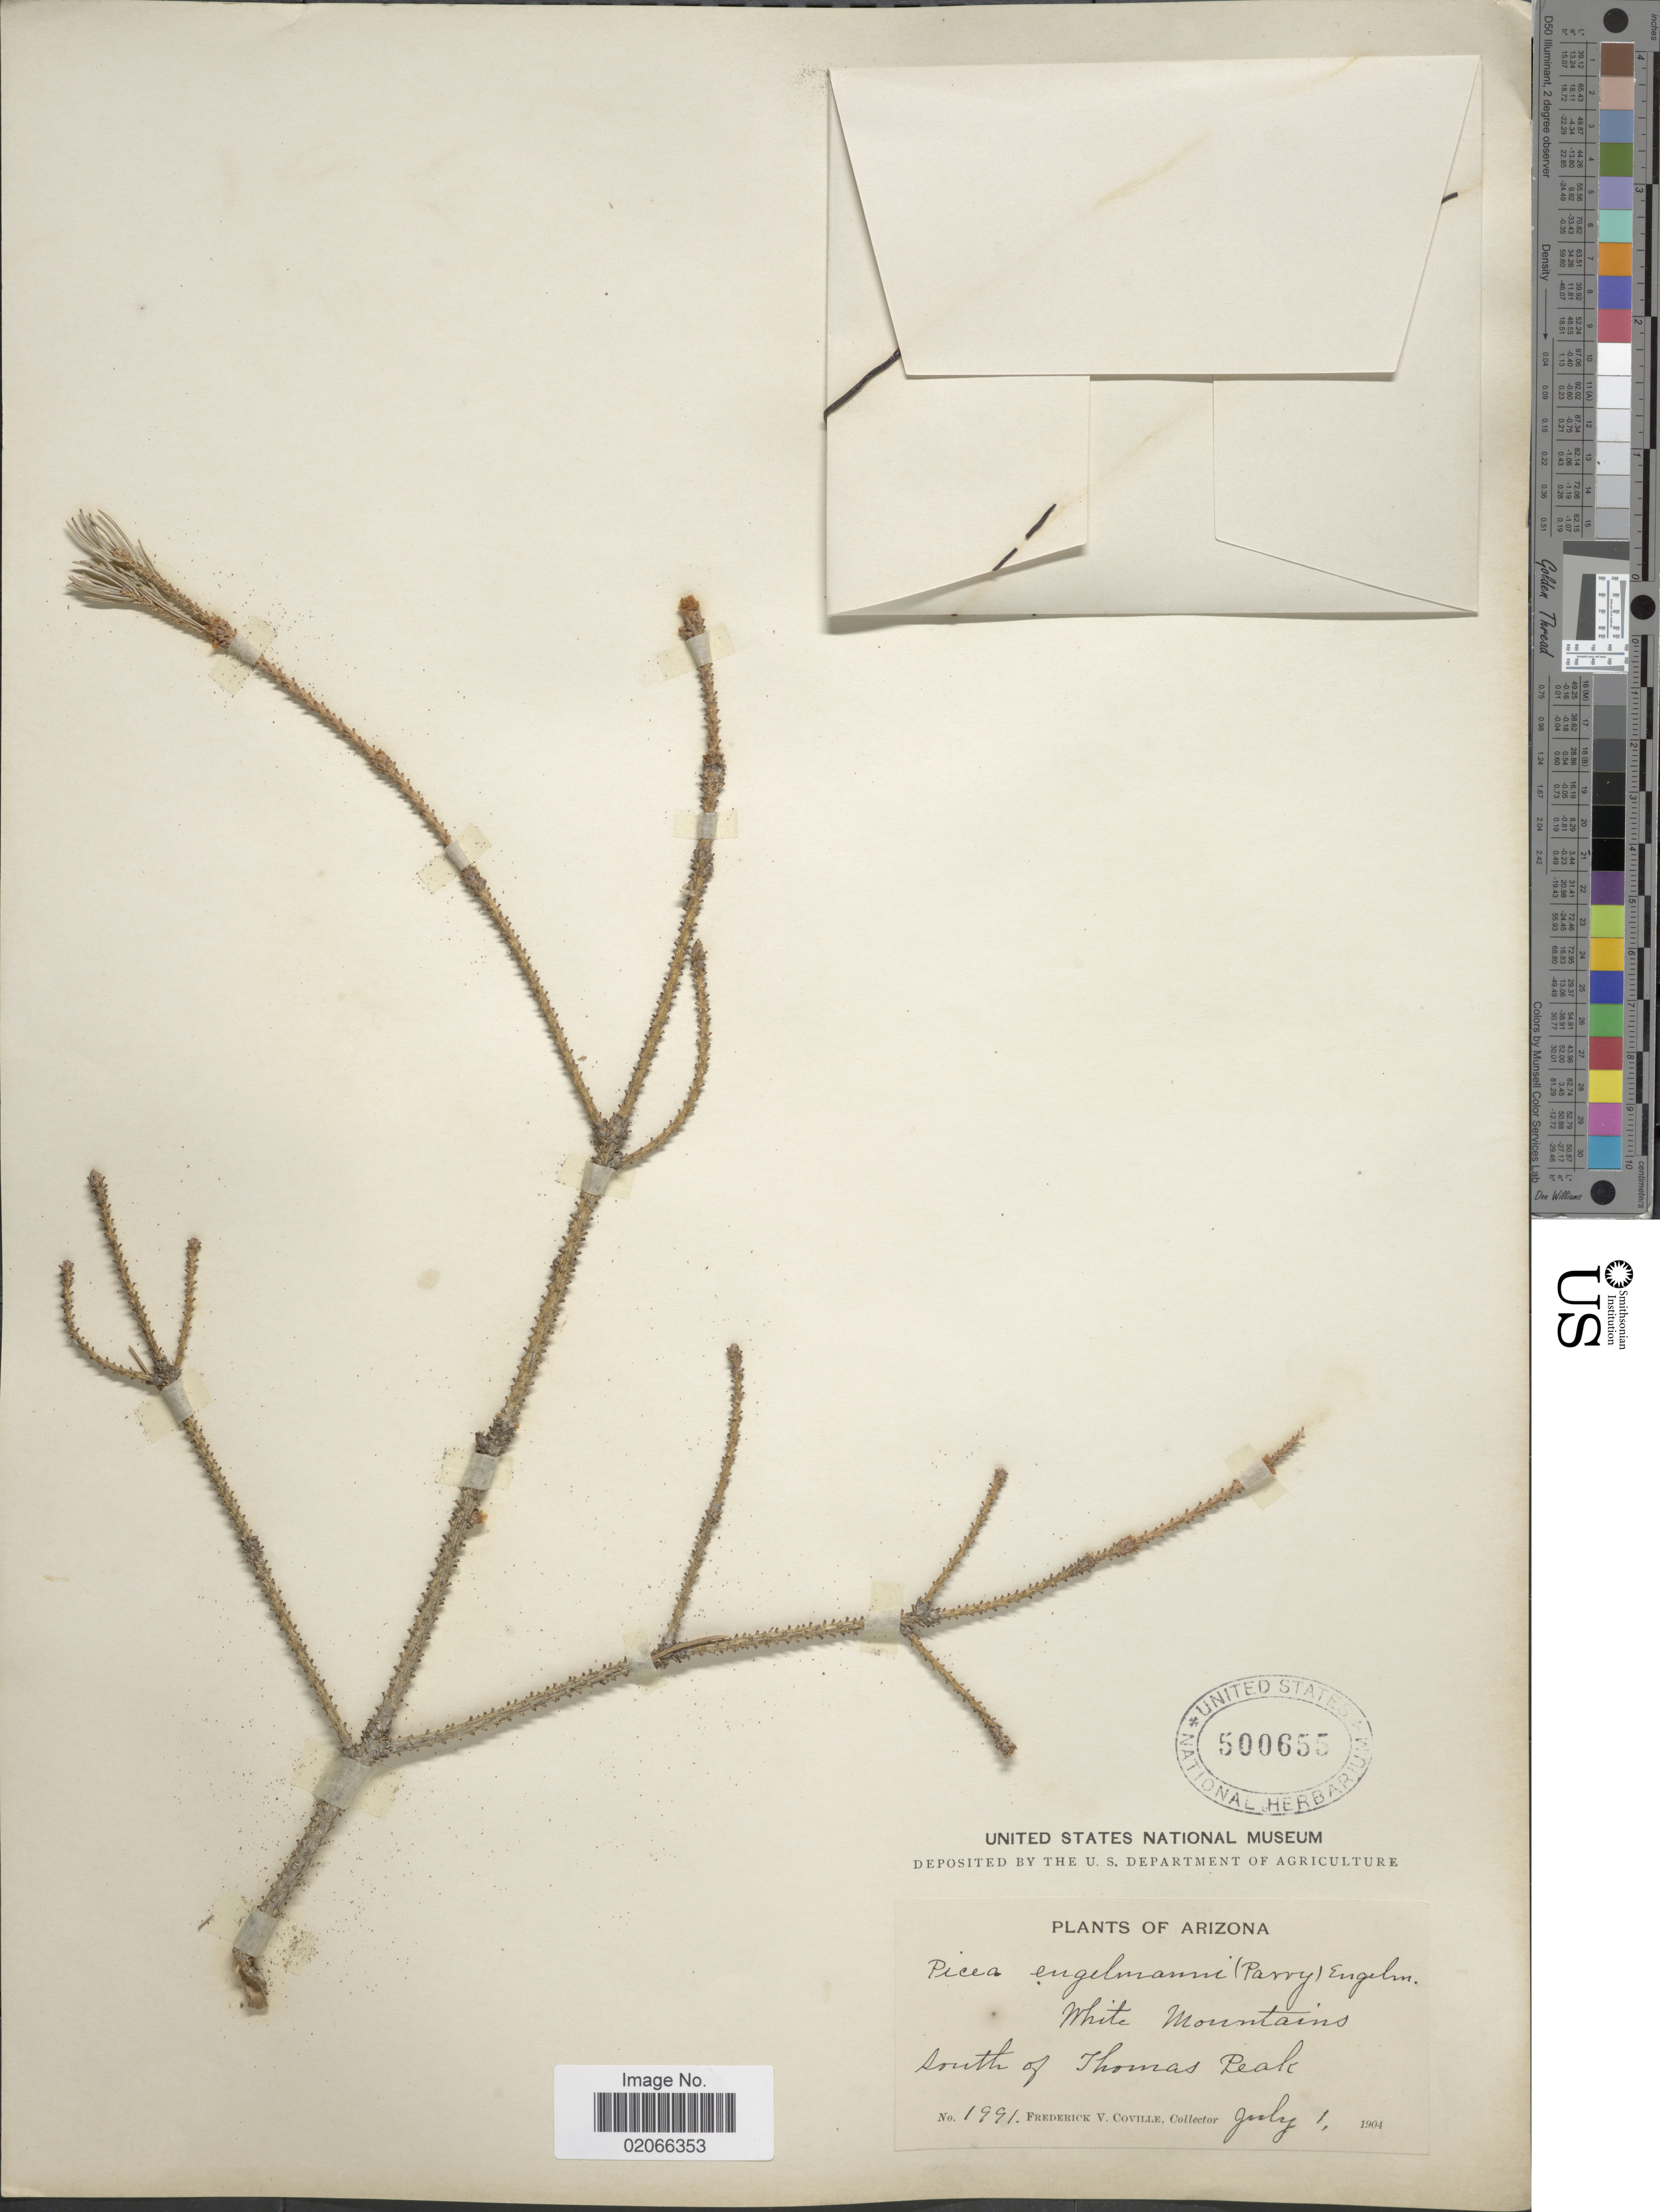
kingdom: Plantae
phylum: Tracheophyta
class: Pinopsida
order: Pinales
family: Pinaceae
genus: Picea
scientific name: Picea engelmannii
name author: Parry ex Engelm.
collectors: F. V. Coville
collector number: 1991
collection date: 1904-07-01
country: United States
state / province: Arizona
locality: White Mountains, south of Thomas Peak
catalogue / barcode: US 500655